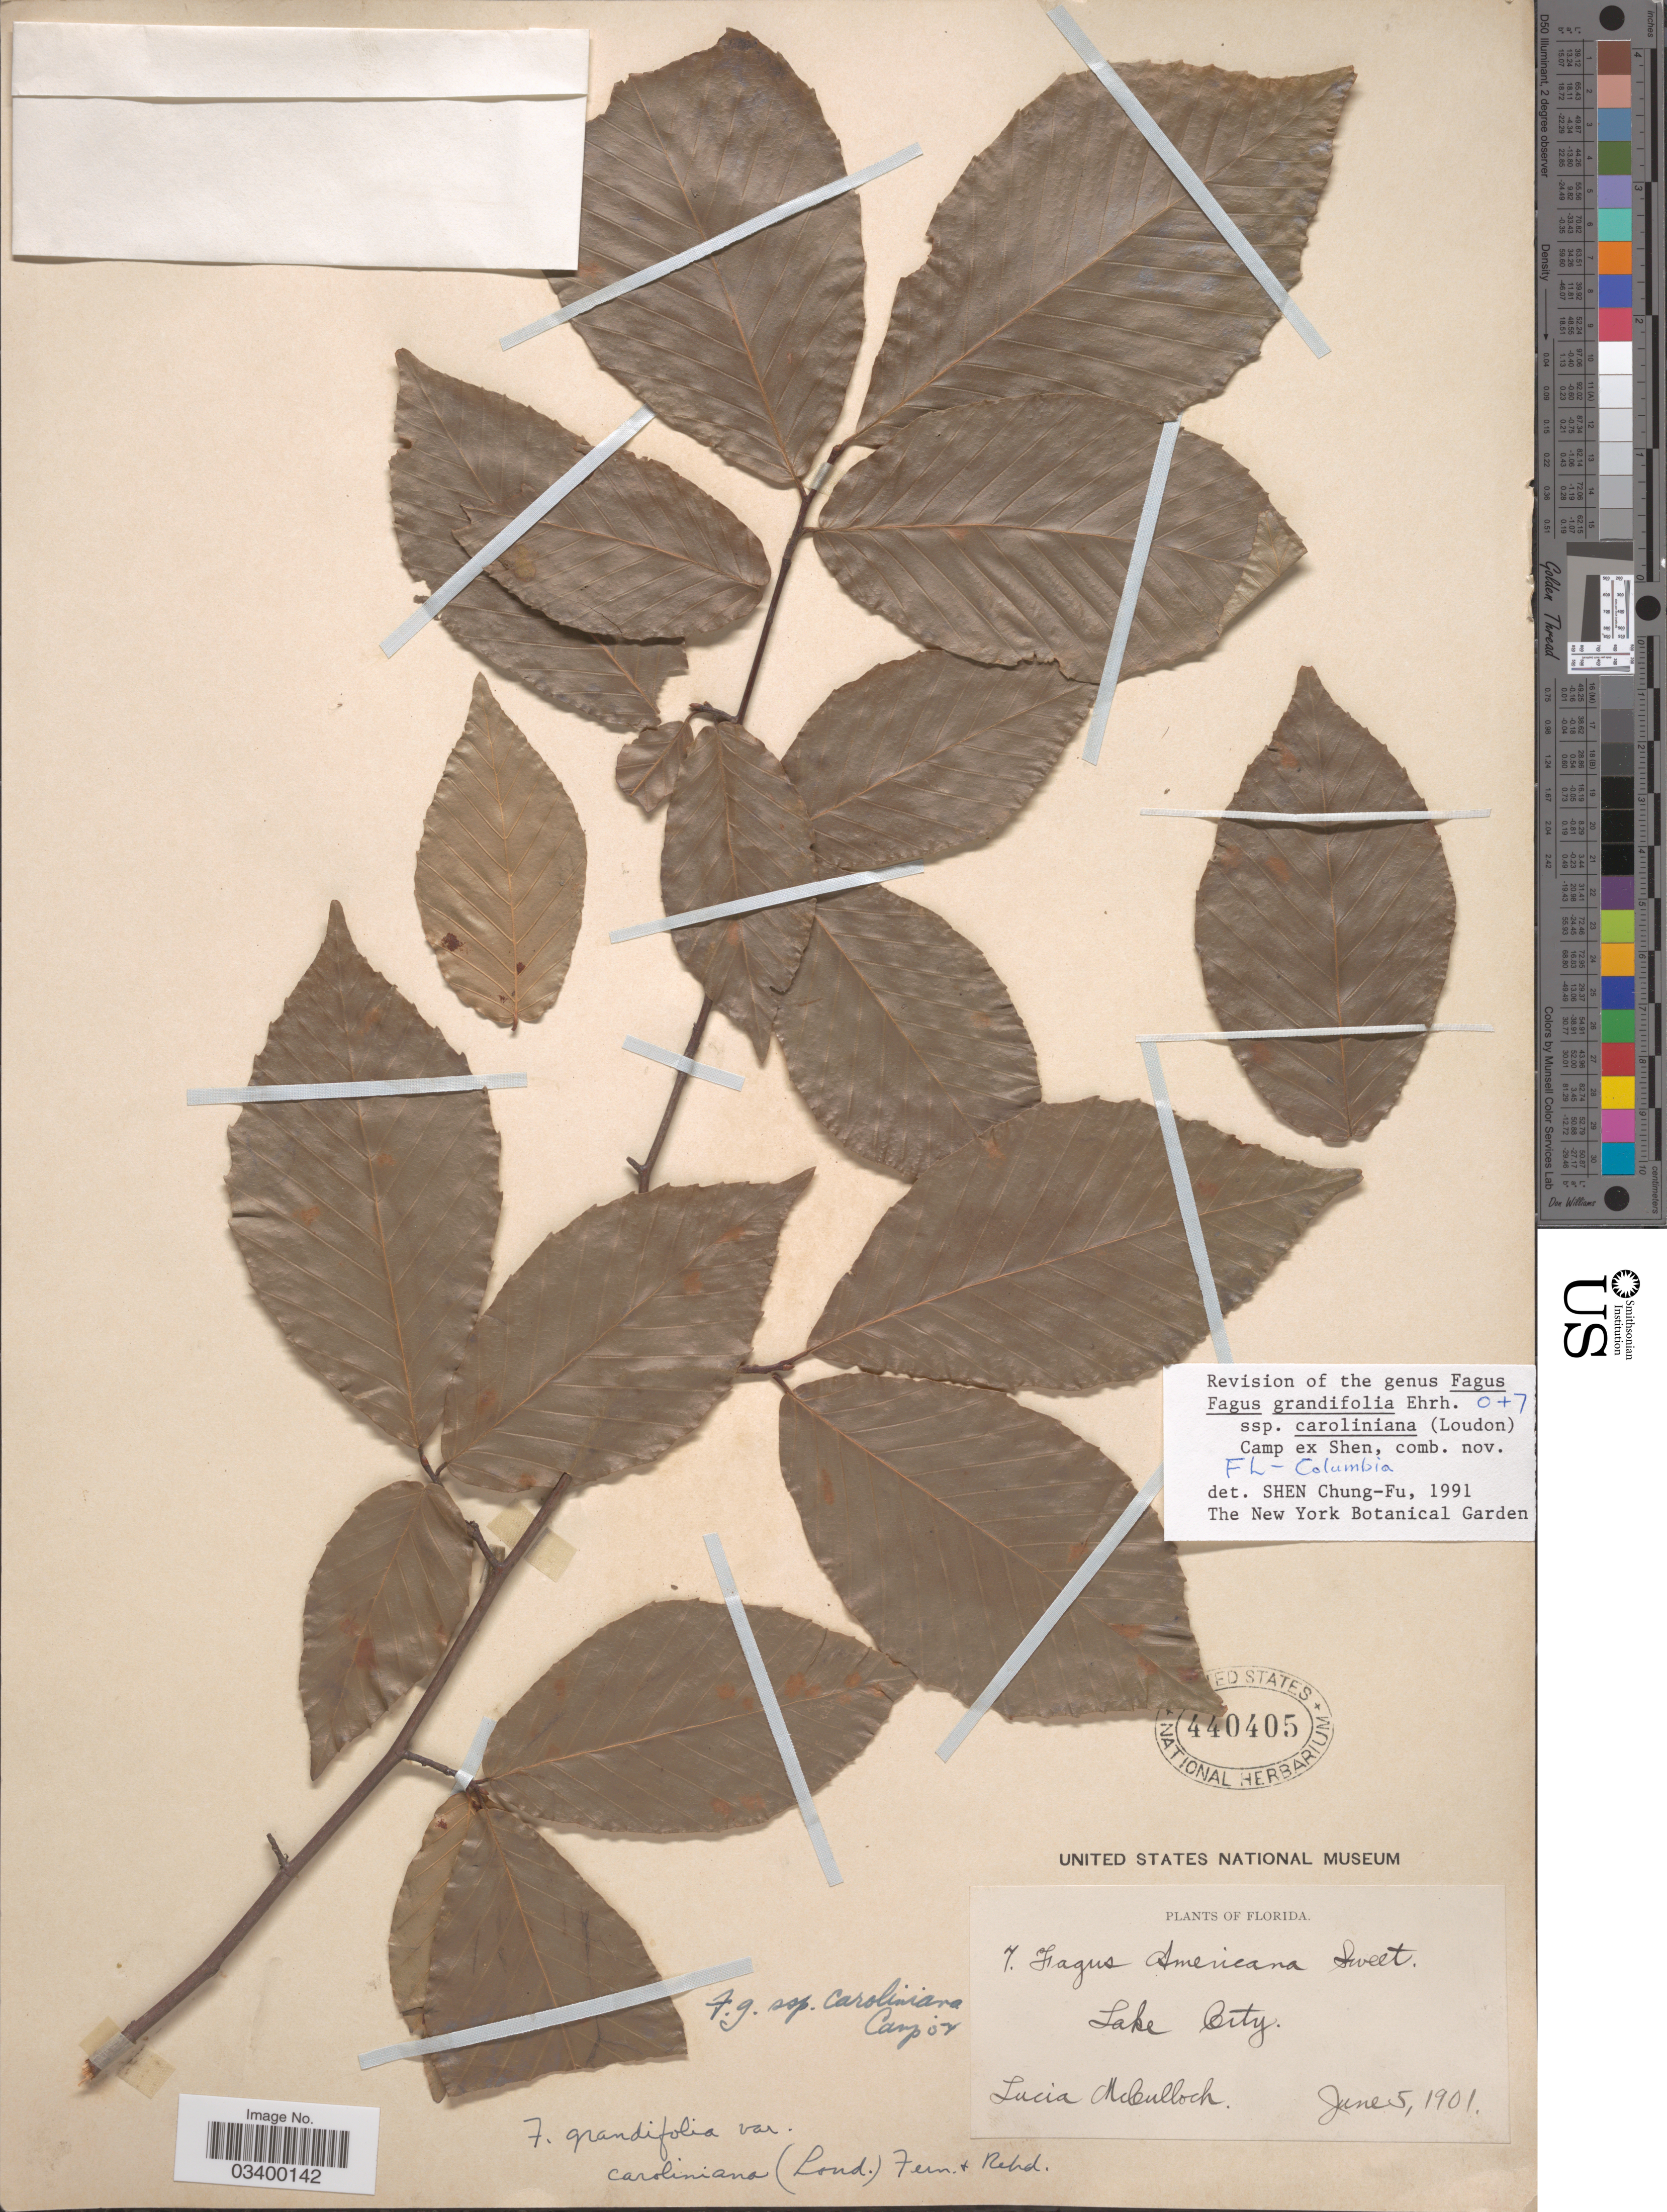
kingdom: Plantae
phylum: Tracheophyta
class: Magnoliopsida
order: Fagales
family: Fagaceae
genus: Fagus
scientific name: Fagus grandifolia subsp. caroliniana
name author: (Loudon) Fernald & Rehder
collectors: L. McCulloch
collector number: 7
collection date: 1901-06-05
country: United States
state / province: Florida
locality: Lake City.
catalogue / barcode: US 440405